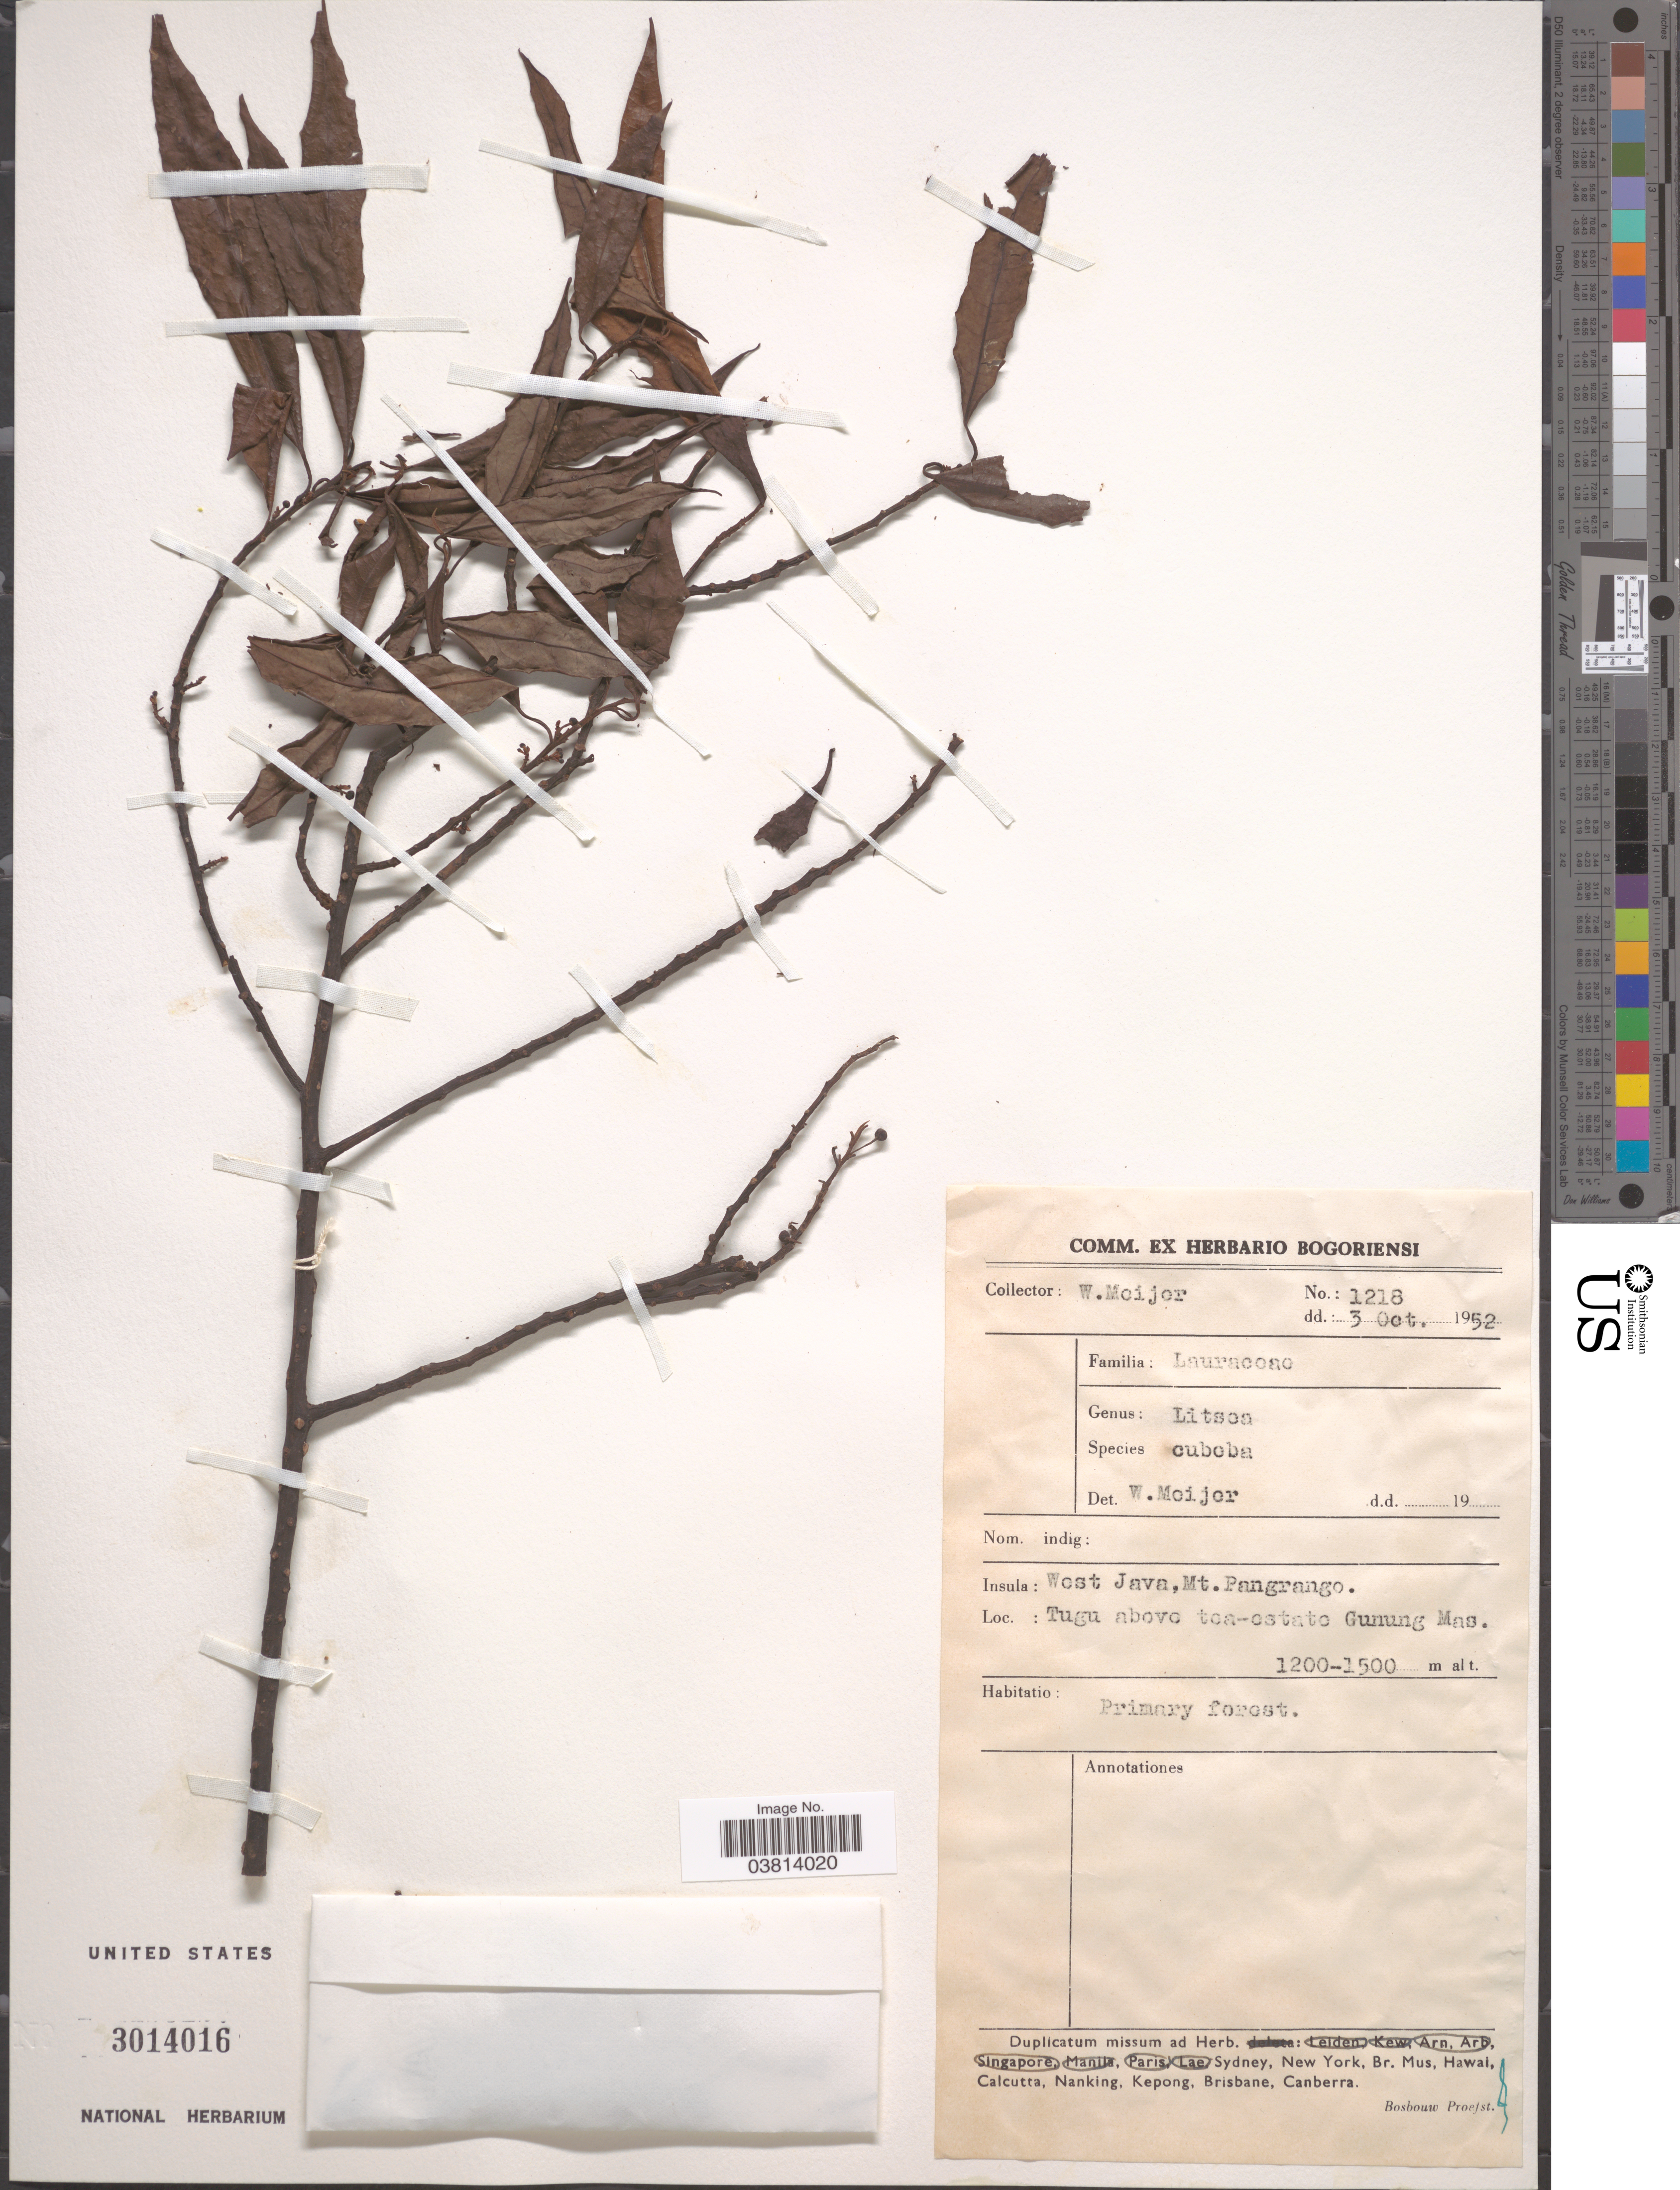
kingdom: Plantae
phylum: Tracheophyta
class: Magnoliopsida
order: Laurales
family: Lauraceae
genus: Litsea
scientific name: Litsea cubeba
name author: (Lour.) Pers.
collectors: W. Meijer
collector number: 1218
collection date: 1952-10-03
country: Indonesia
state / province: Java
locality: Insula: West Java, Mt. Pangrango. Tugu above tea-estate Gunung Mas.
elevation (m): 1200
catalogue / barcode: US 3014016